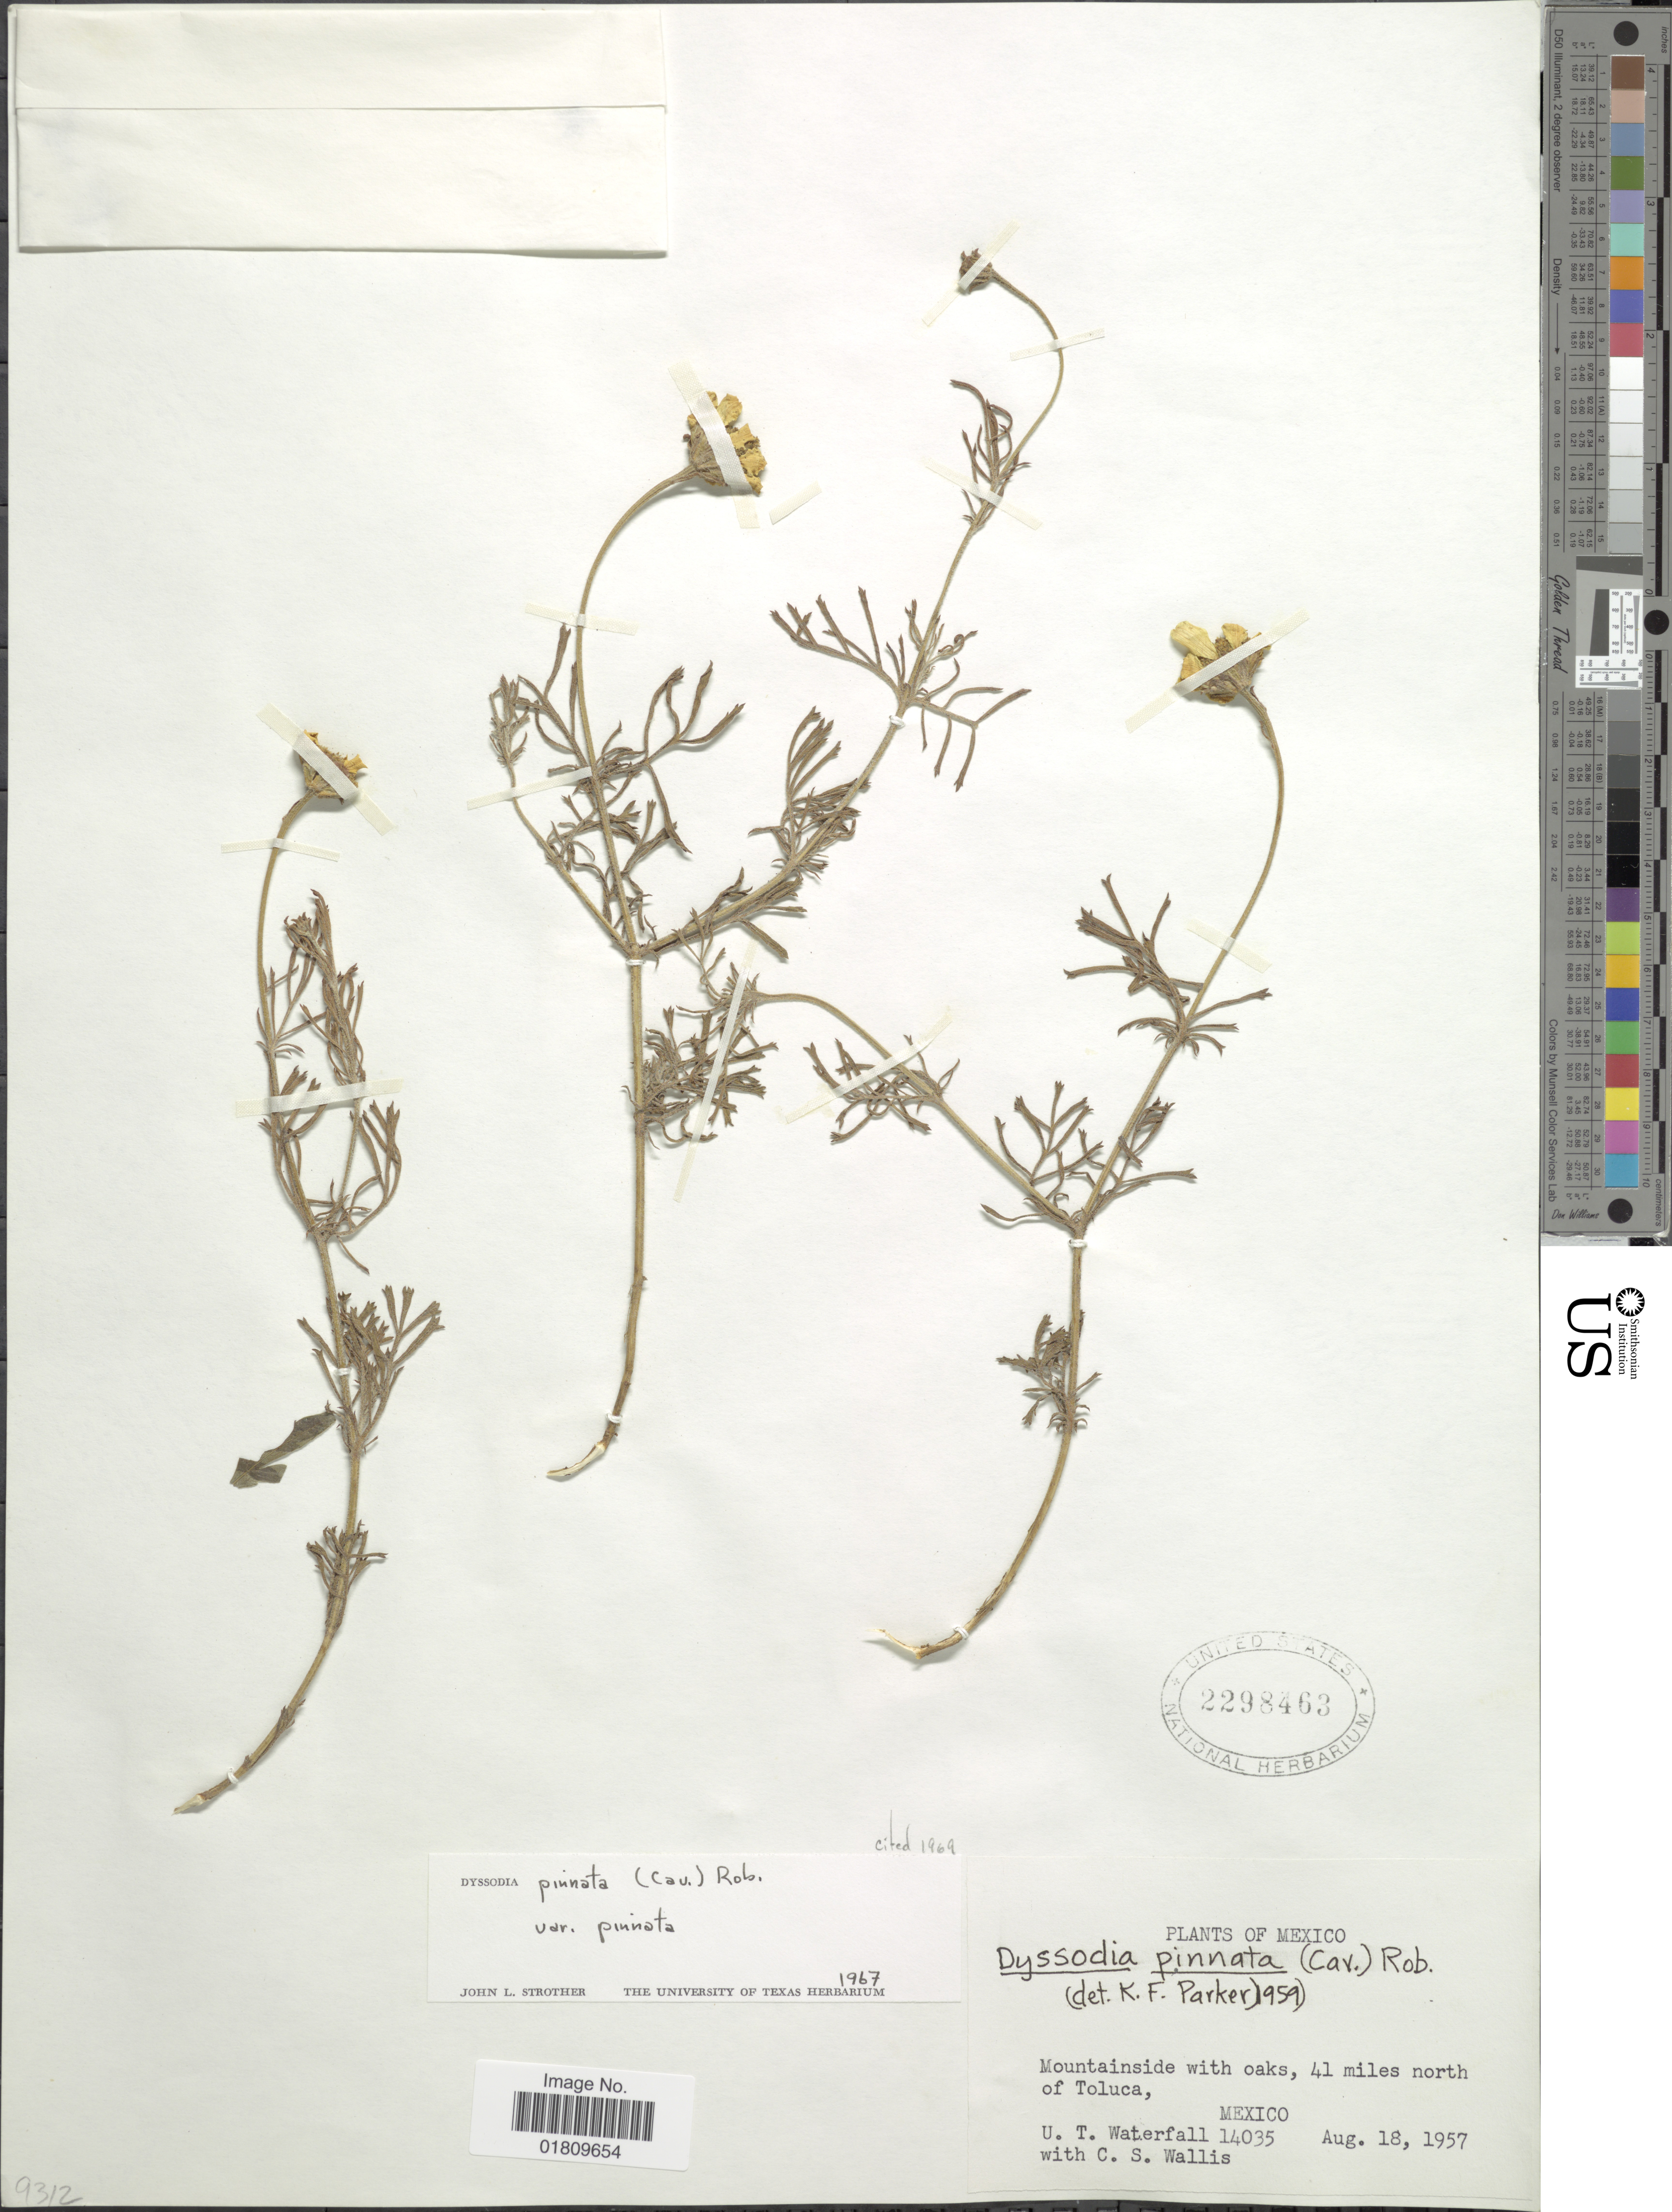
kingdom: Plantae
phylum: Tracheophyta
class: Magnoliopsida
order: Asterales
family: Asteraceae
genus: Dyssodia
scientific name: Dyssodia pinnata var. pinnata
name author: (Cav.) B.L. Rob.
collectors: U. T. Waterfall & C. S. Wallis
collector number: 14035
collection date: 1957-08-18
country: Mexico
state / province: México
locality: Mountainside with oaks, 41 miles north of Toluca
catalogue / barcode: US 2298463